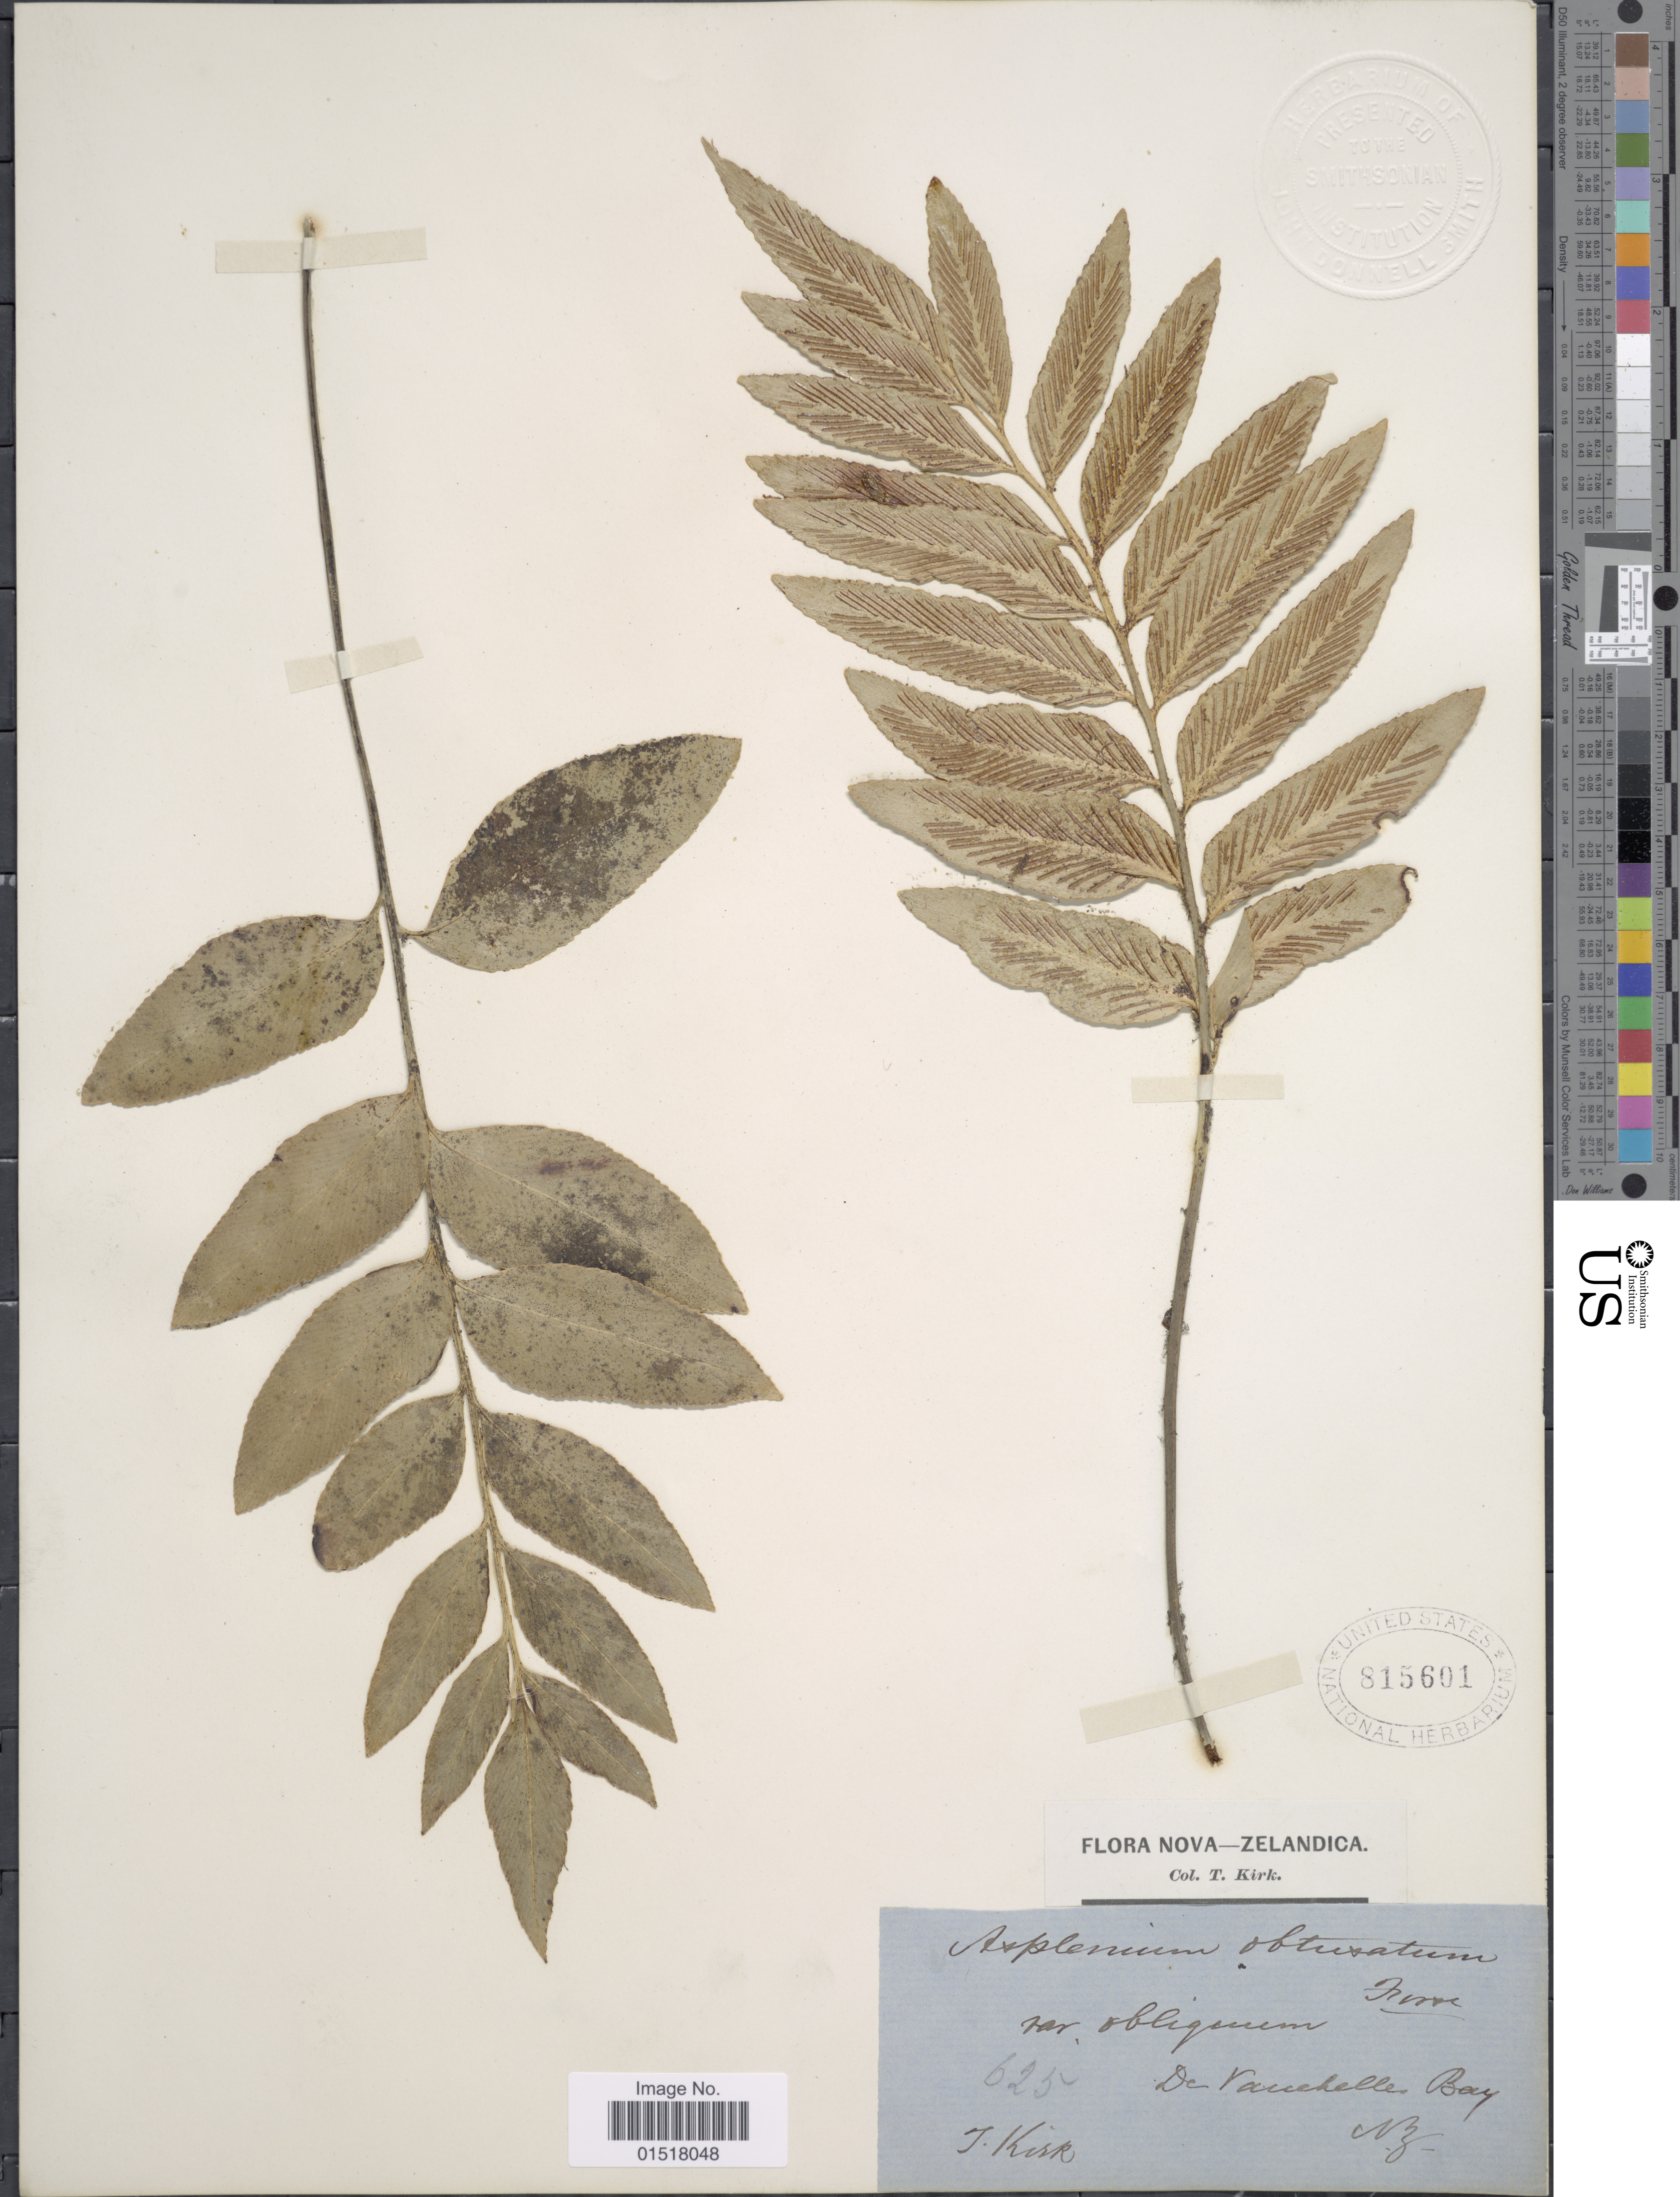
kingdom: Plantae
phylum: Tracheophyta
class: Polypodiopsida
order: Polypodiales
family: Aspleniaceae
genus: Asplenium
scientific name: Asplenium oblongifolium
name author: Colenso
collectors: T. Kirk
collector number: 625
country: New Zealand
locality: De Vauchelles [Duvauchelle] Bay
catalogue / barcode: US 815601